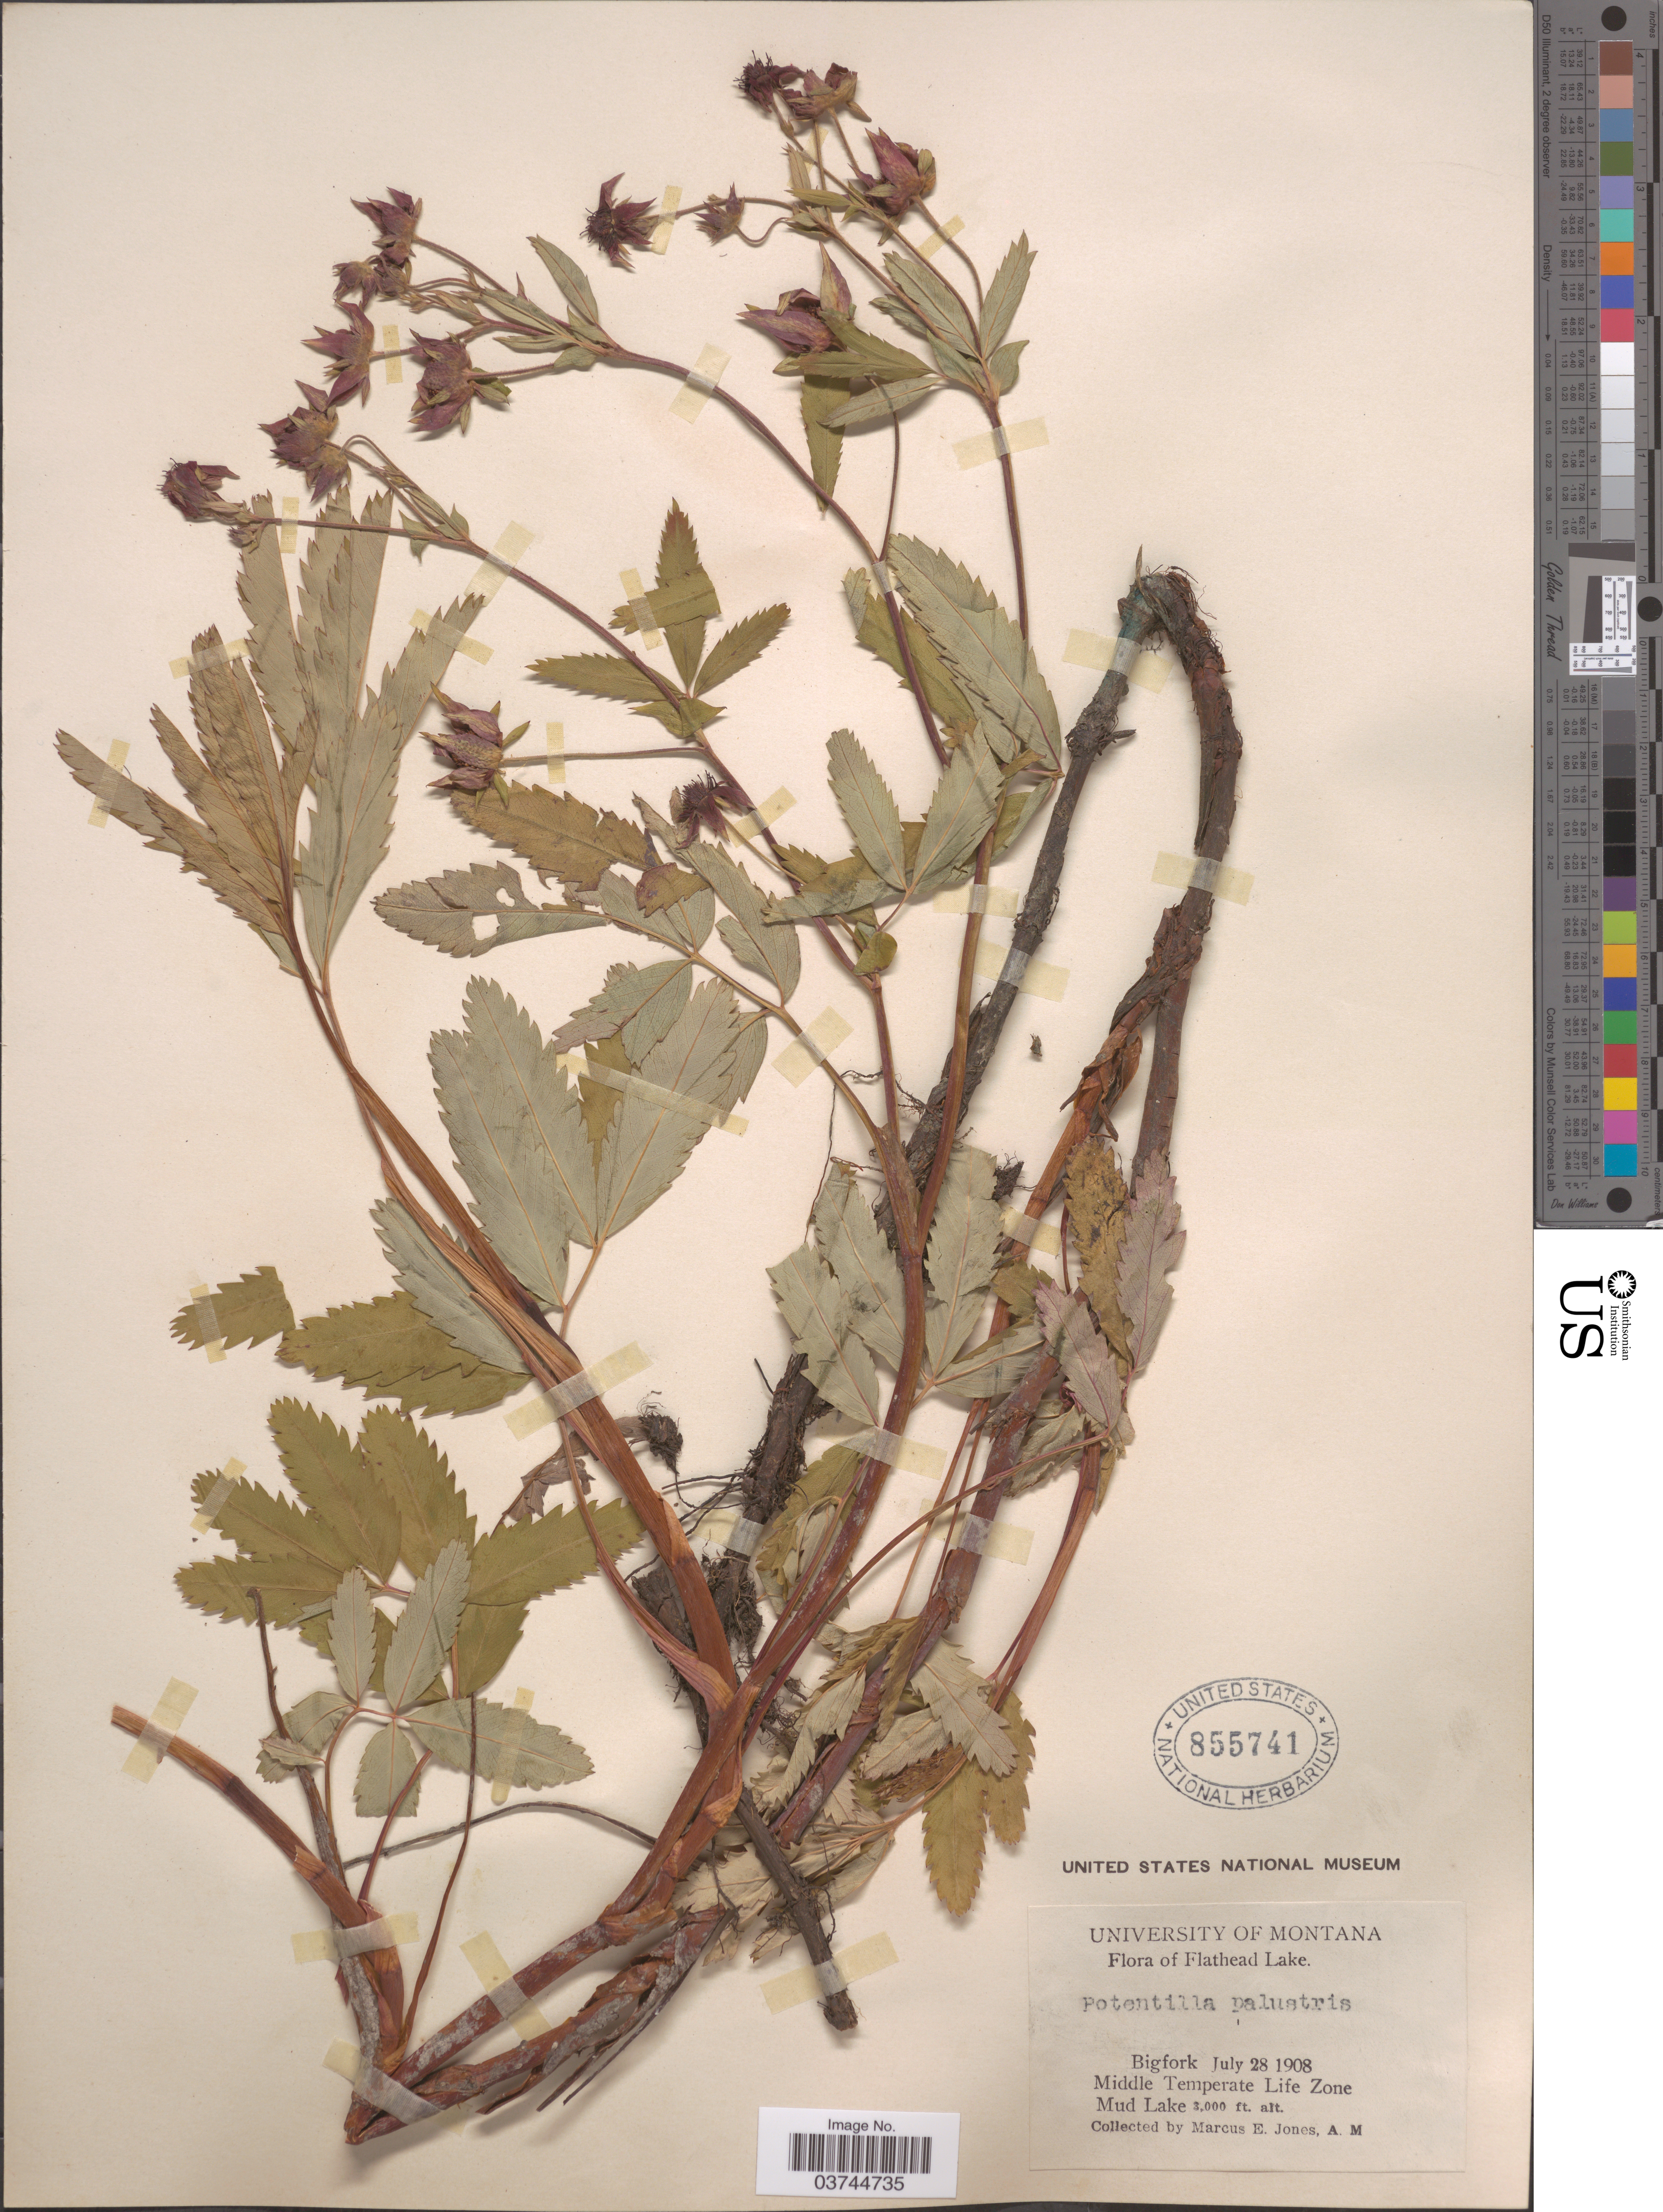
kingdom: Plantae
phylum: Tracheophyta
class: Magnoliopsida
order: Rosales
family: Rosaceae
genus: Comarum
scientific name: Comarum palustre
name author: L.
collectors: M. E. Jones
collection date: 1908-07-28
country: United States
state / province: Montana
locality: Flathead Lake. Bigfork. Middle Temperate Life Zone. Mud Lake.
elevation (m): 914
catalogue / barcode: US 855741